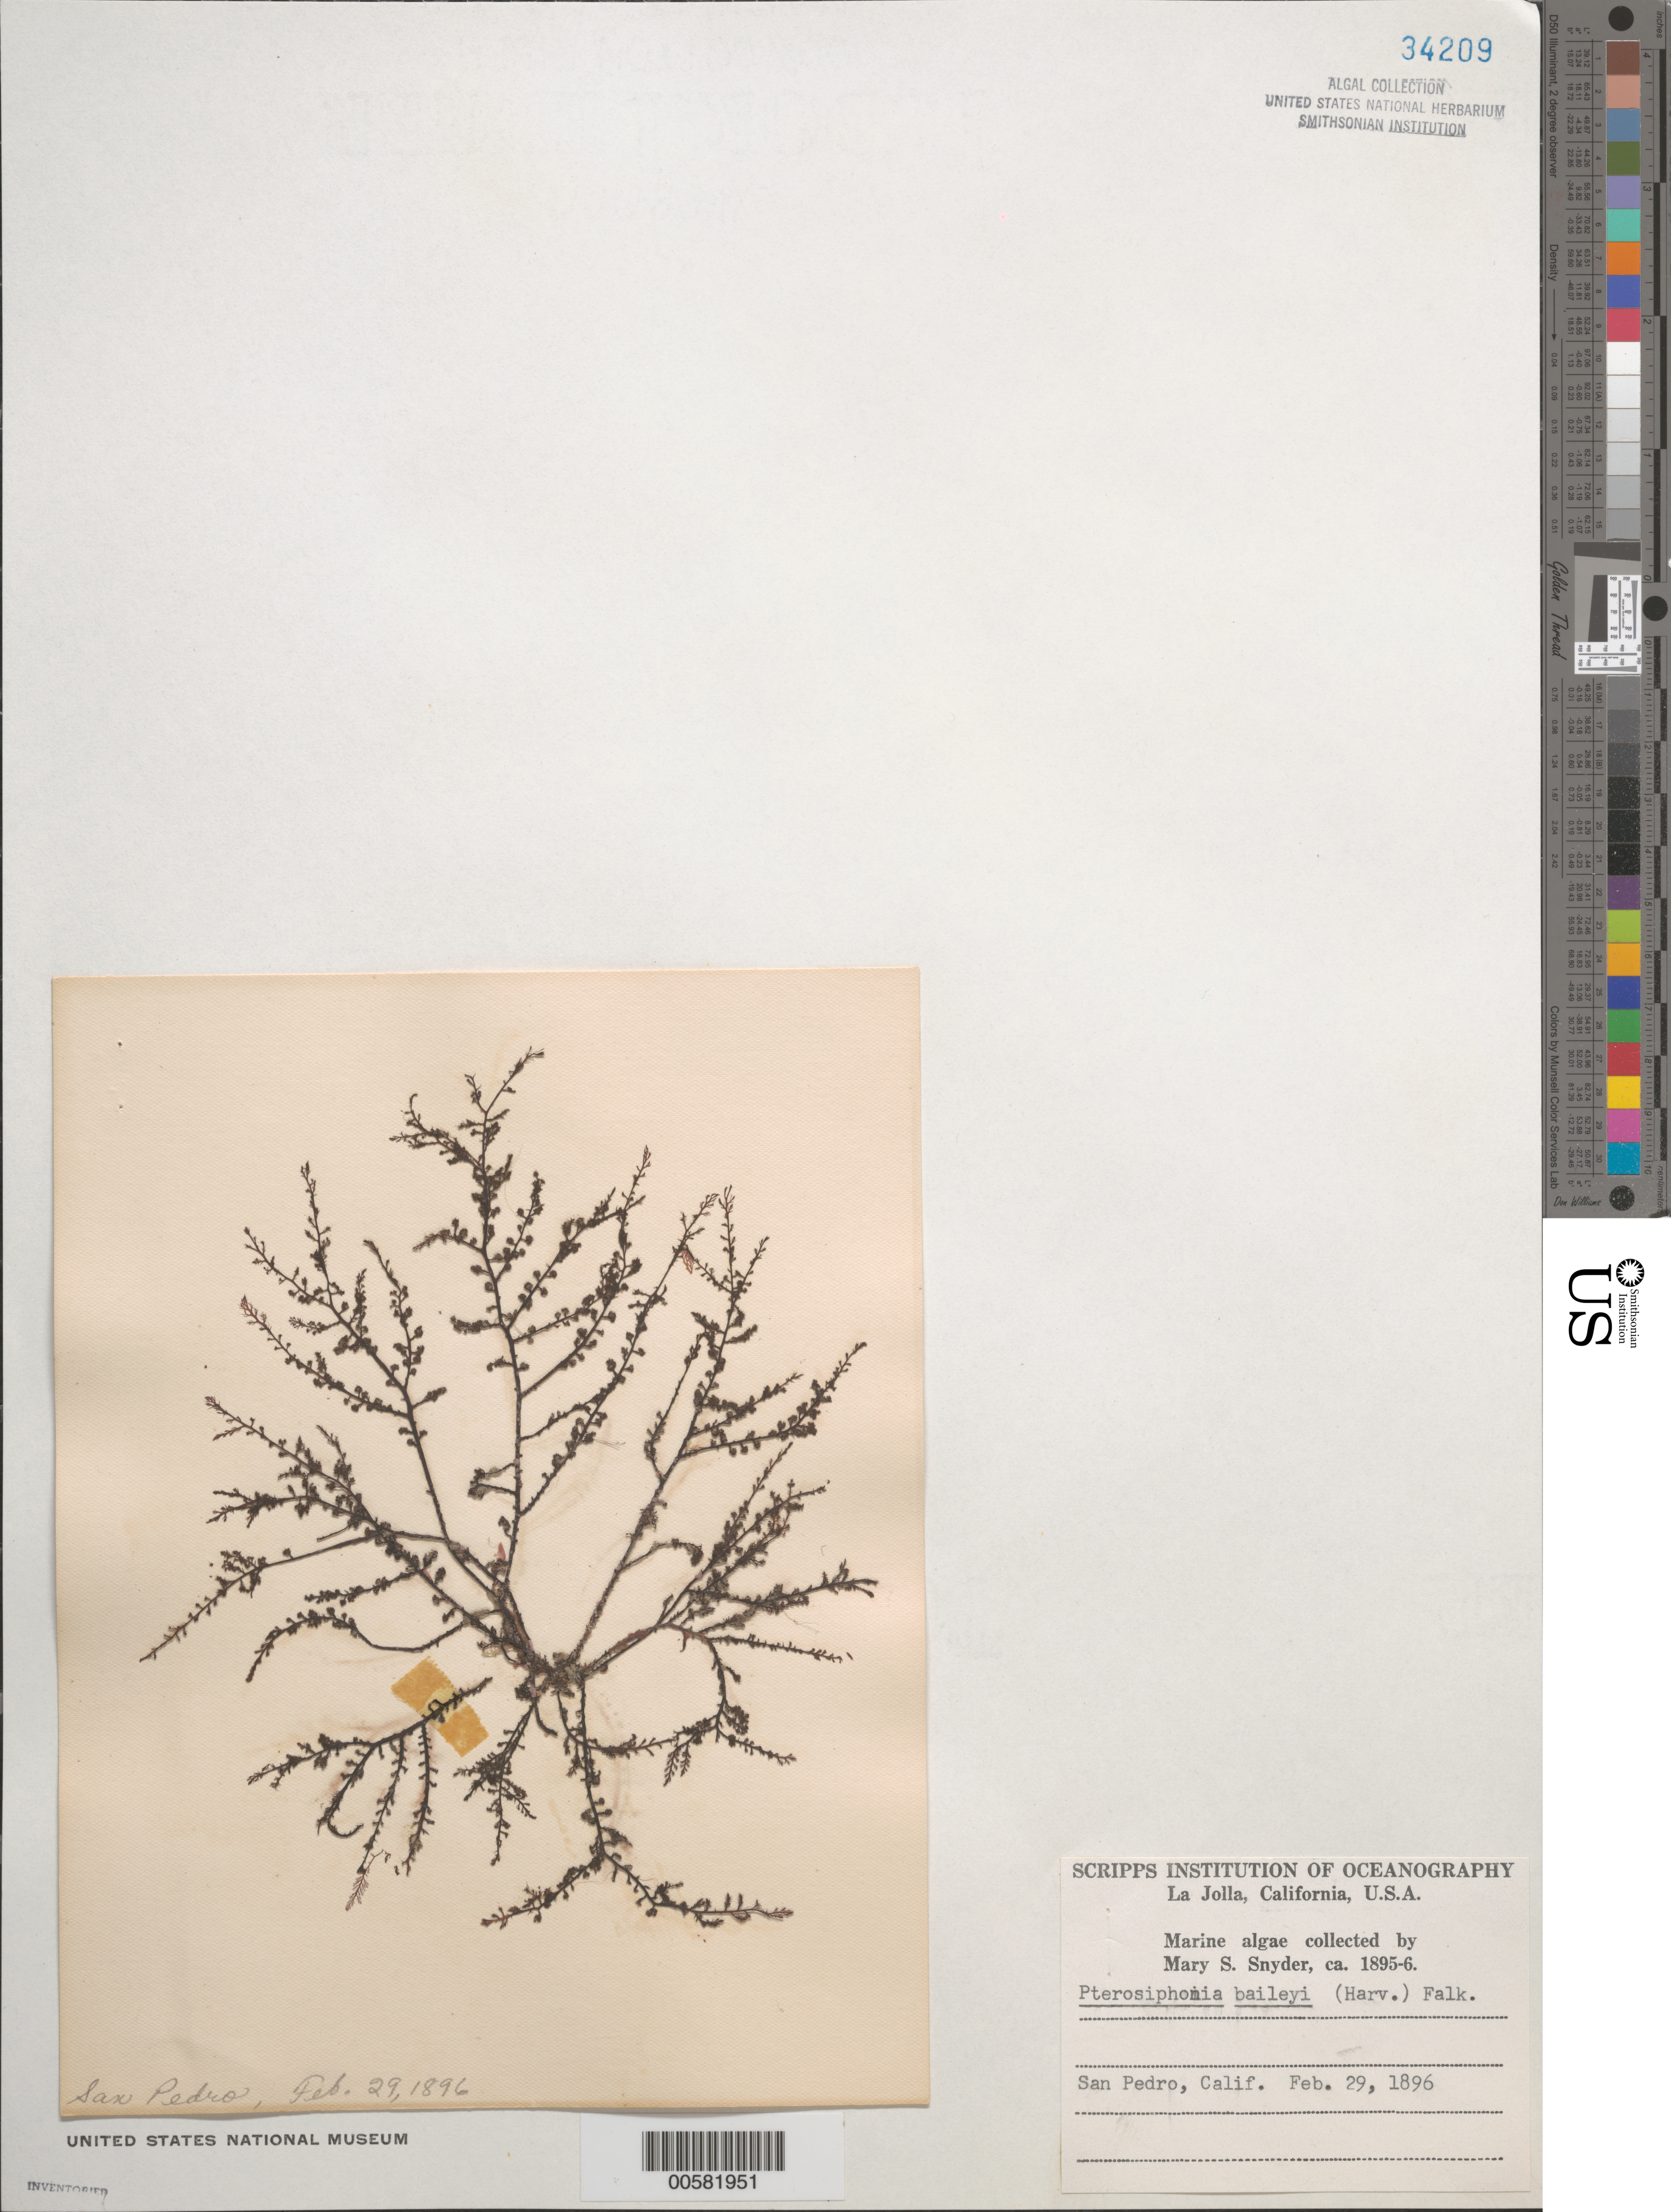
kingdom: Plantae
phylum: Rhodophyta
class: Florideophyceae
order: Ceramiales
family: Rhodomelaceae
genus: Symphyocladiella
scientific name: Symphyocladiella baileyi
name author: (Harvey) D.E.Bustamante et al.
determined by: Algae name updating Project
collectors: M. Snyder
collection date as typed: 29 Feb 1896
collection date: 1896-02-29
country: United States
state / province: California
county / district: Los Angeles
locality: San Pedro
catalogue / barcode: US 34209